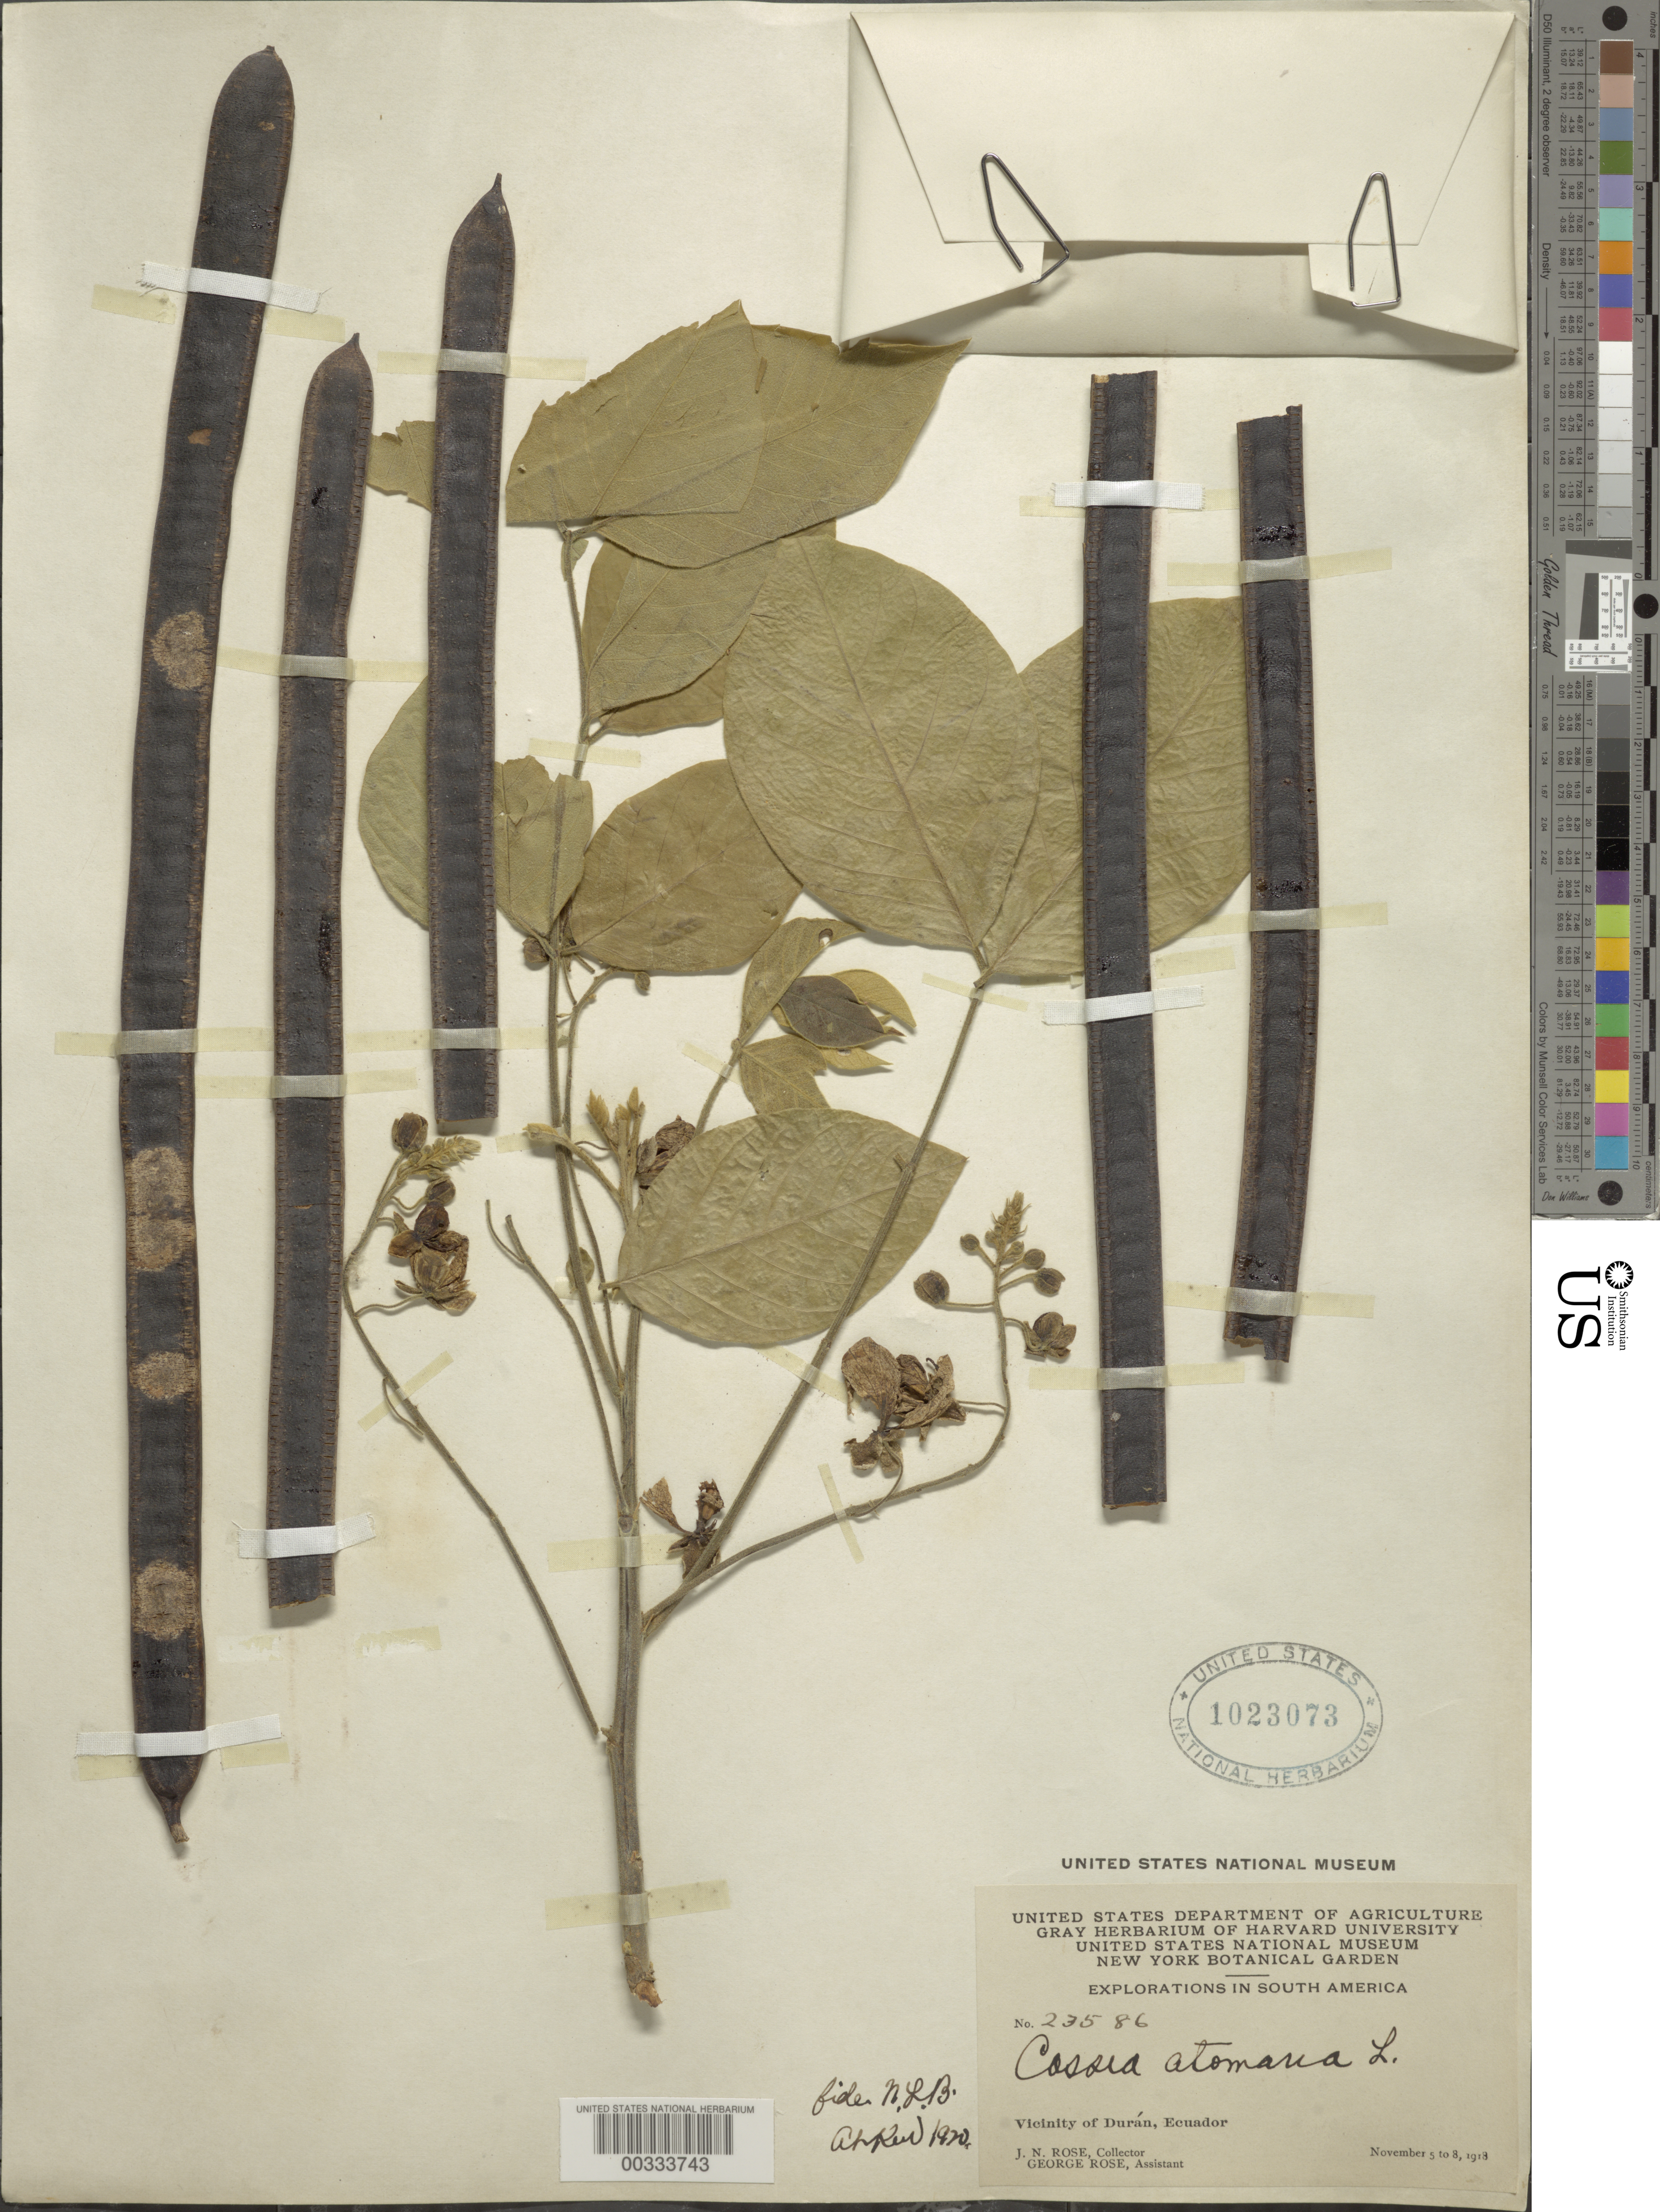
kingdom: Plantae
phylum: Tracheophyta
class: Magnoliopsida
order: Fabales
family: Fabaceae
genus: Senna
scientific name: Senna atomaria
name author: (L.) H.S. Irwin & Barneby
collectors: J. N. Rose & G. Rose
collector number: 23586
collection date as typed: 05 Nov 1913 to 08 Nov 1913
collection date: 1913-11-05/1913-11-08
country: Ecuador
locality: Vicinity of Duran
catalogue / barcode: US 1023073